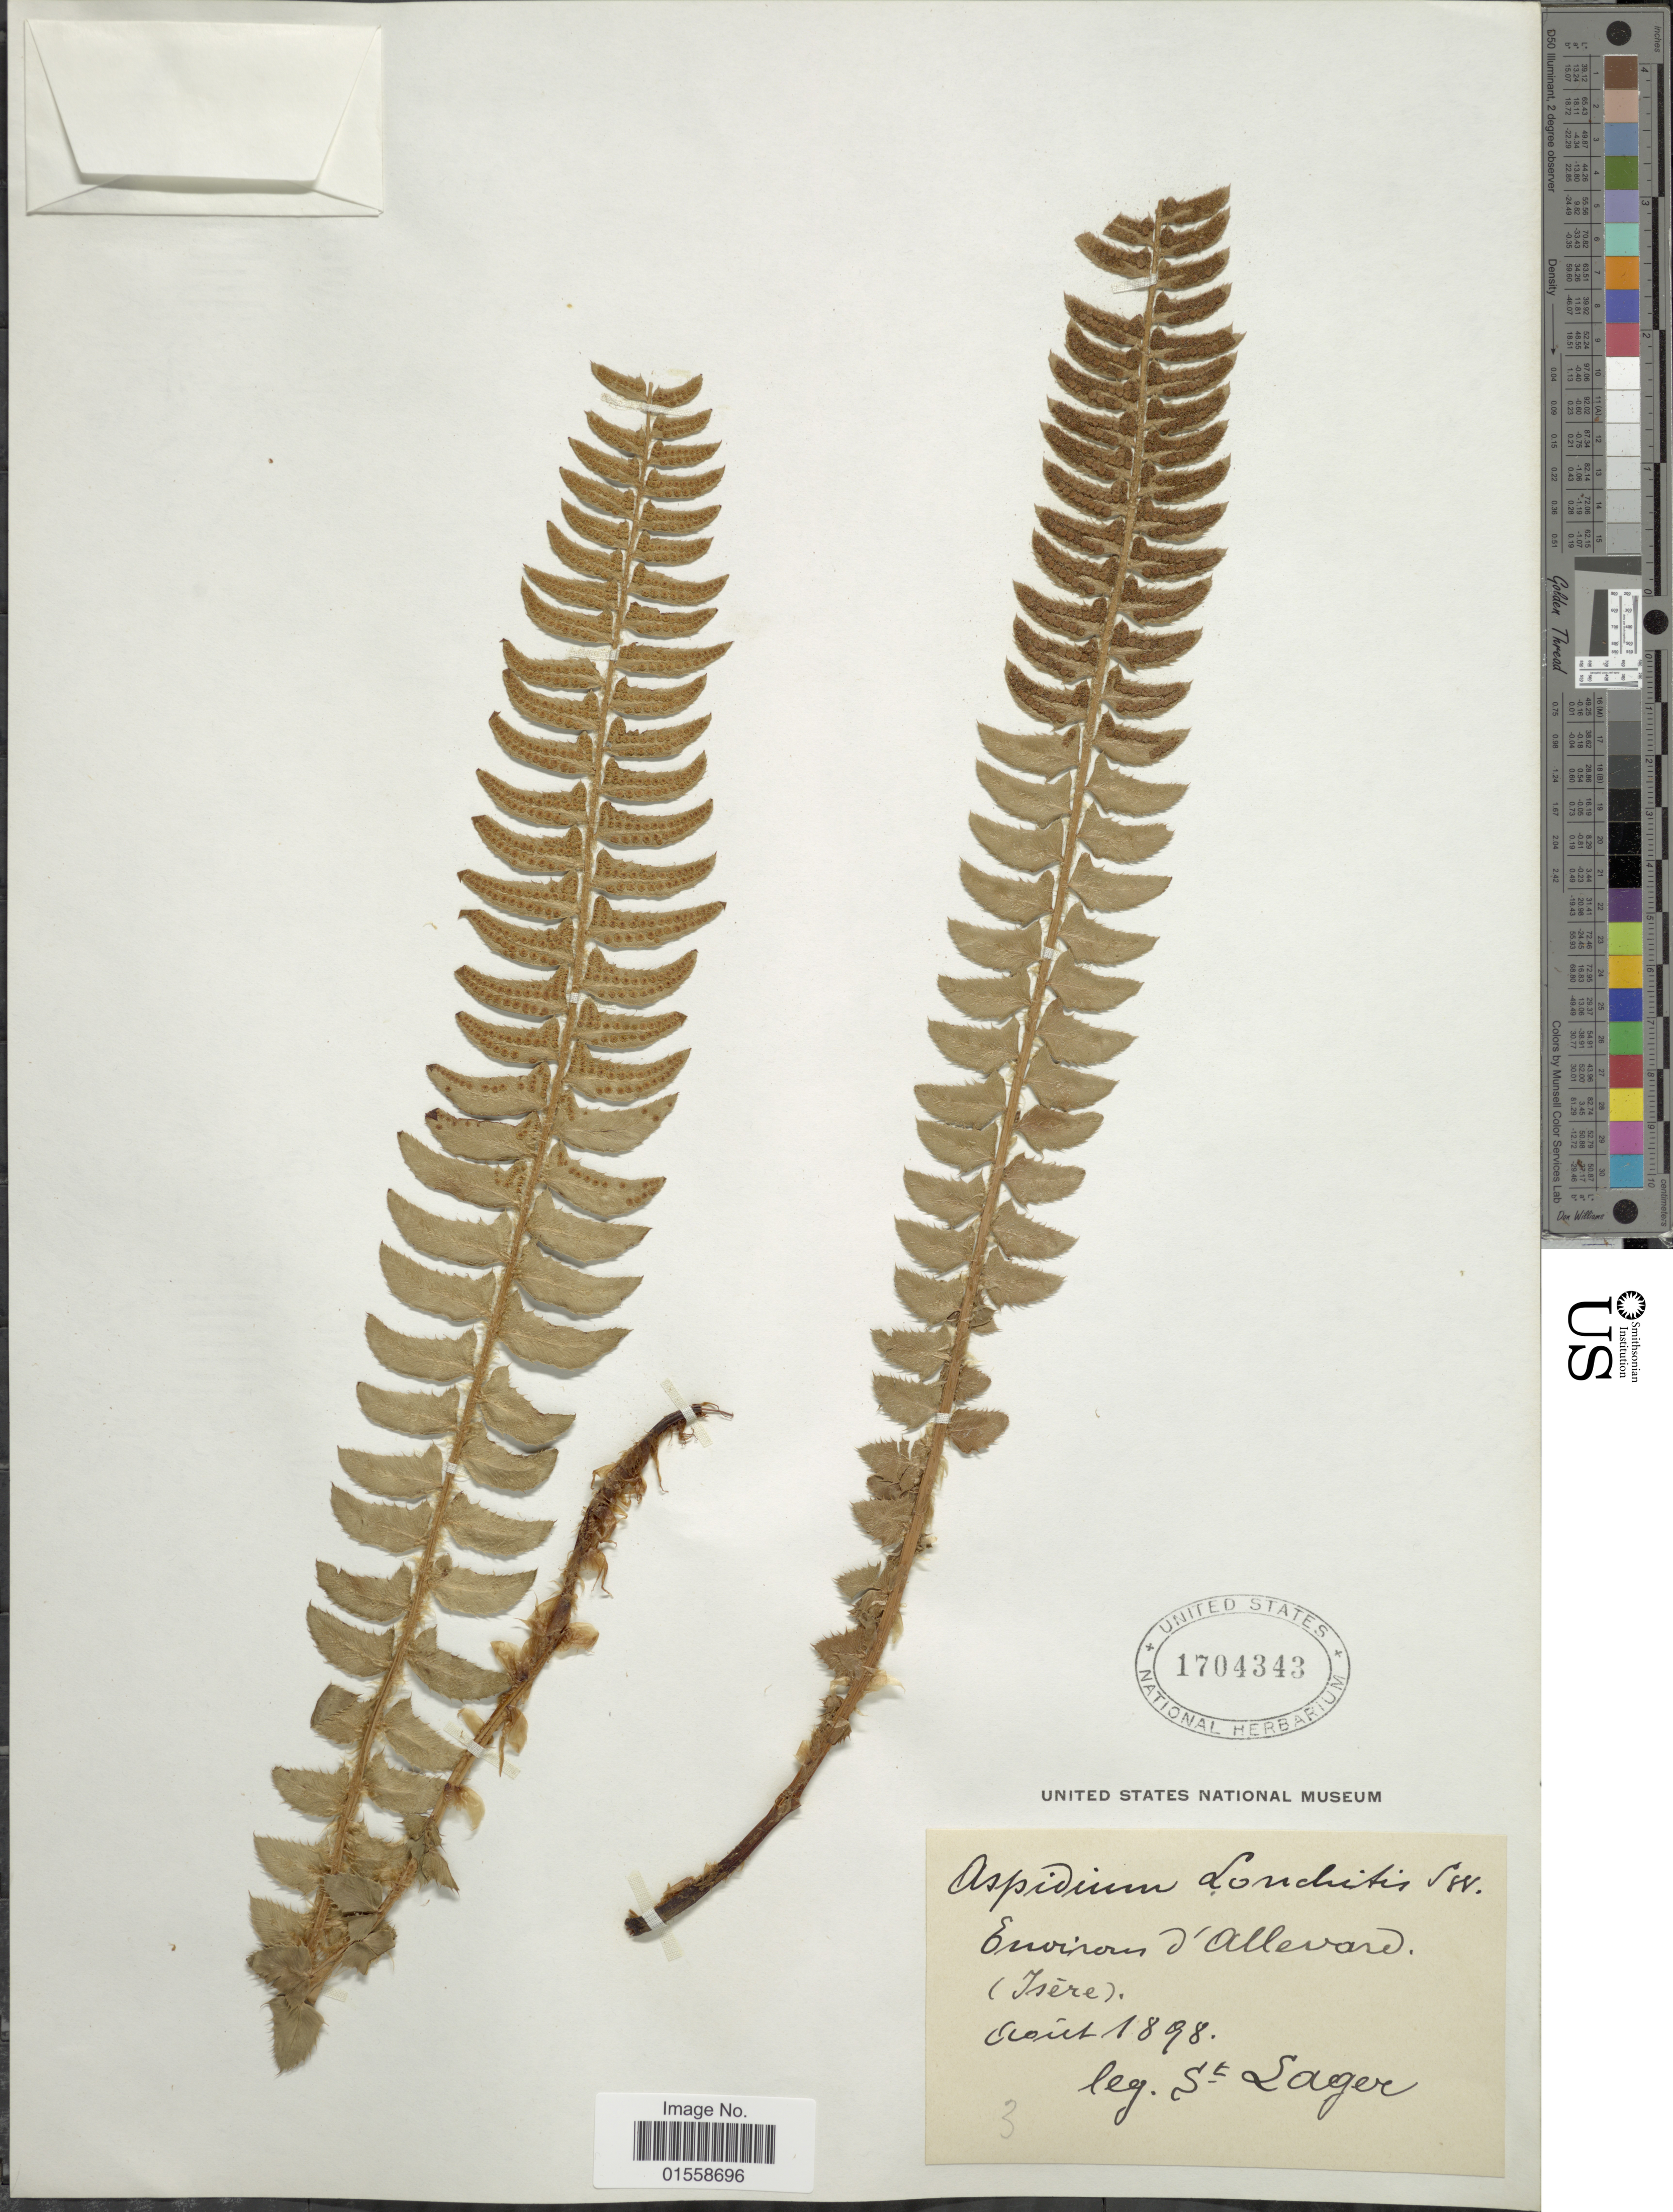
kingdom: Plantae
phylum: Tracheophyta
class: Polypodiopsida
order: Polypodiales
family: Dryopteridaceae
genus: Polystichum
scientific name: Polystichum lonchitis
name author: (Roth) L.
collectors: S. Lager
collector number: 3*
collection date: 1898-08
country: France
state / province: Auvergne-Rhône-Alpes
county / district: Isère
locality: Envrions d'Allevard (Isere). [interpreted]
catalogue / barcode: US 1704343